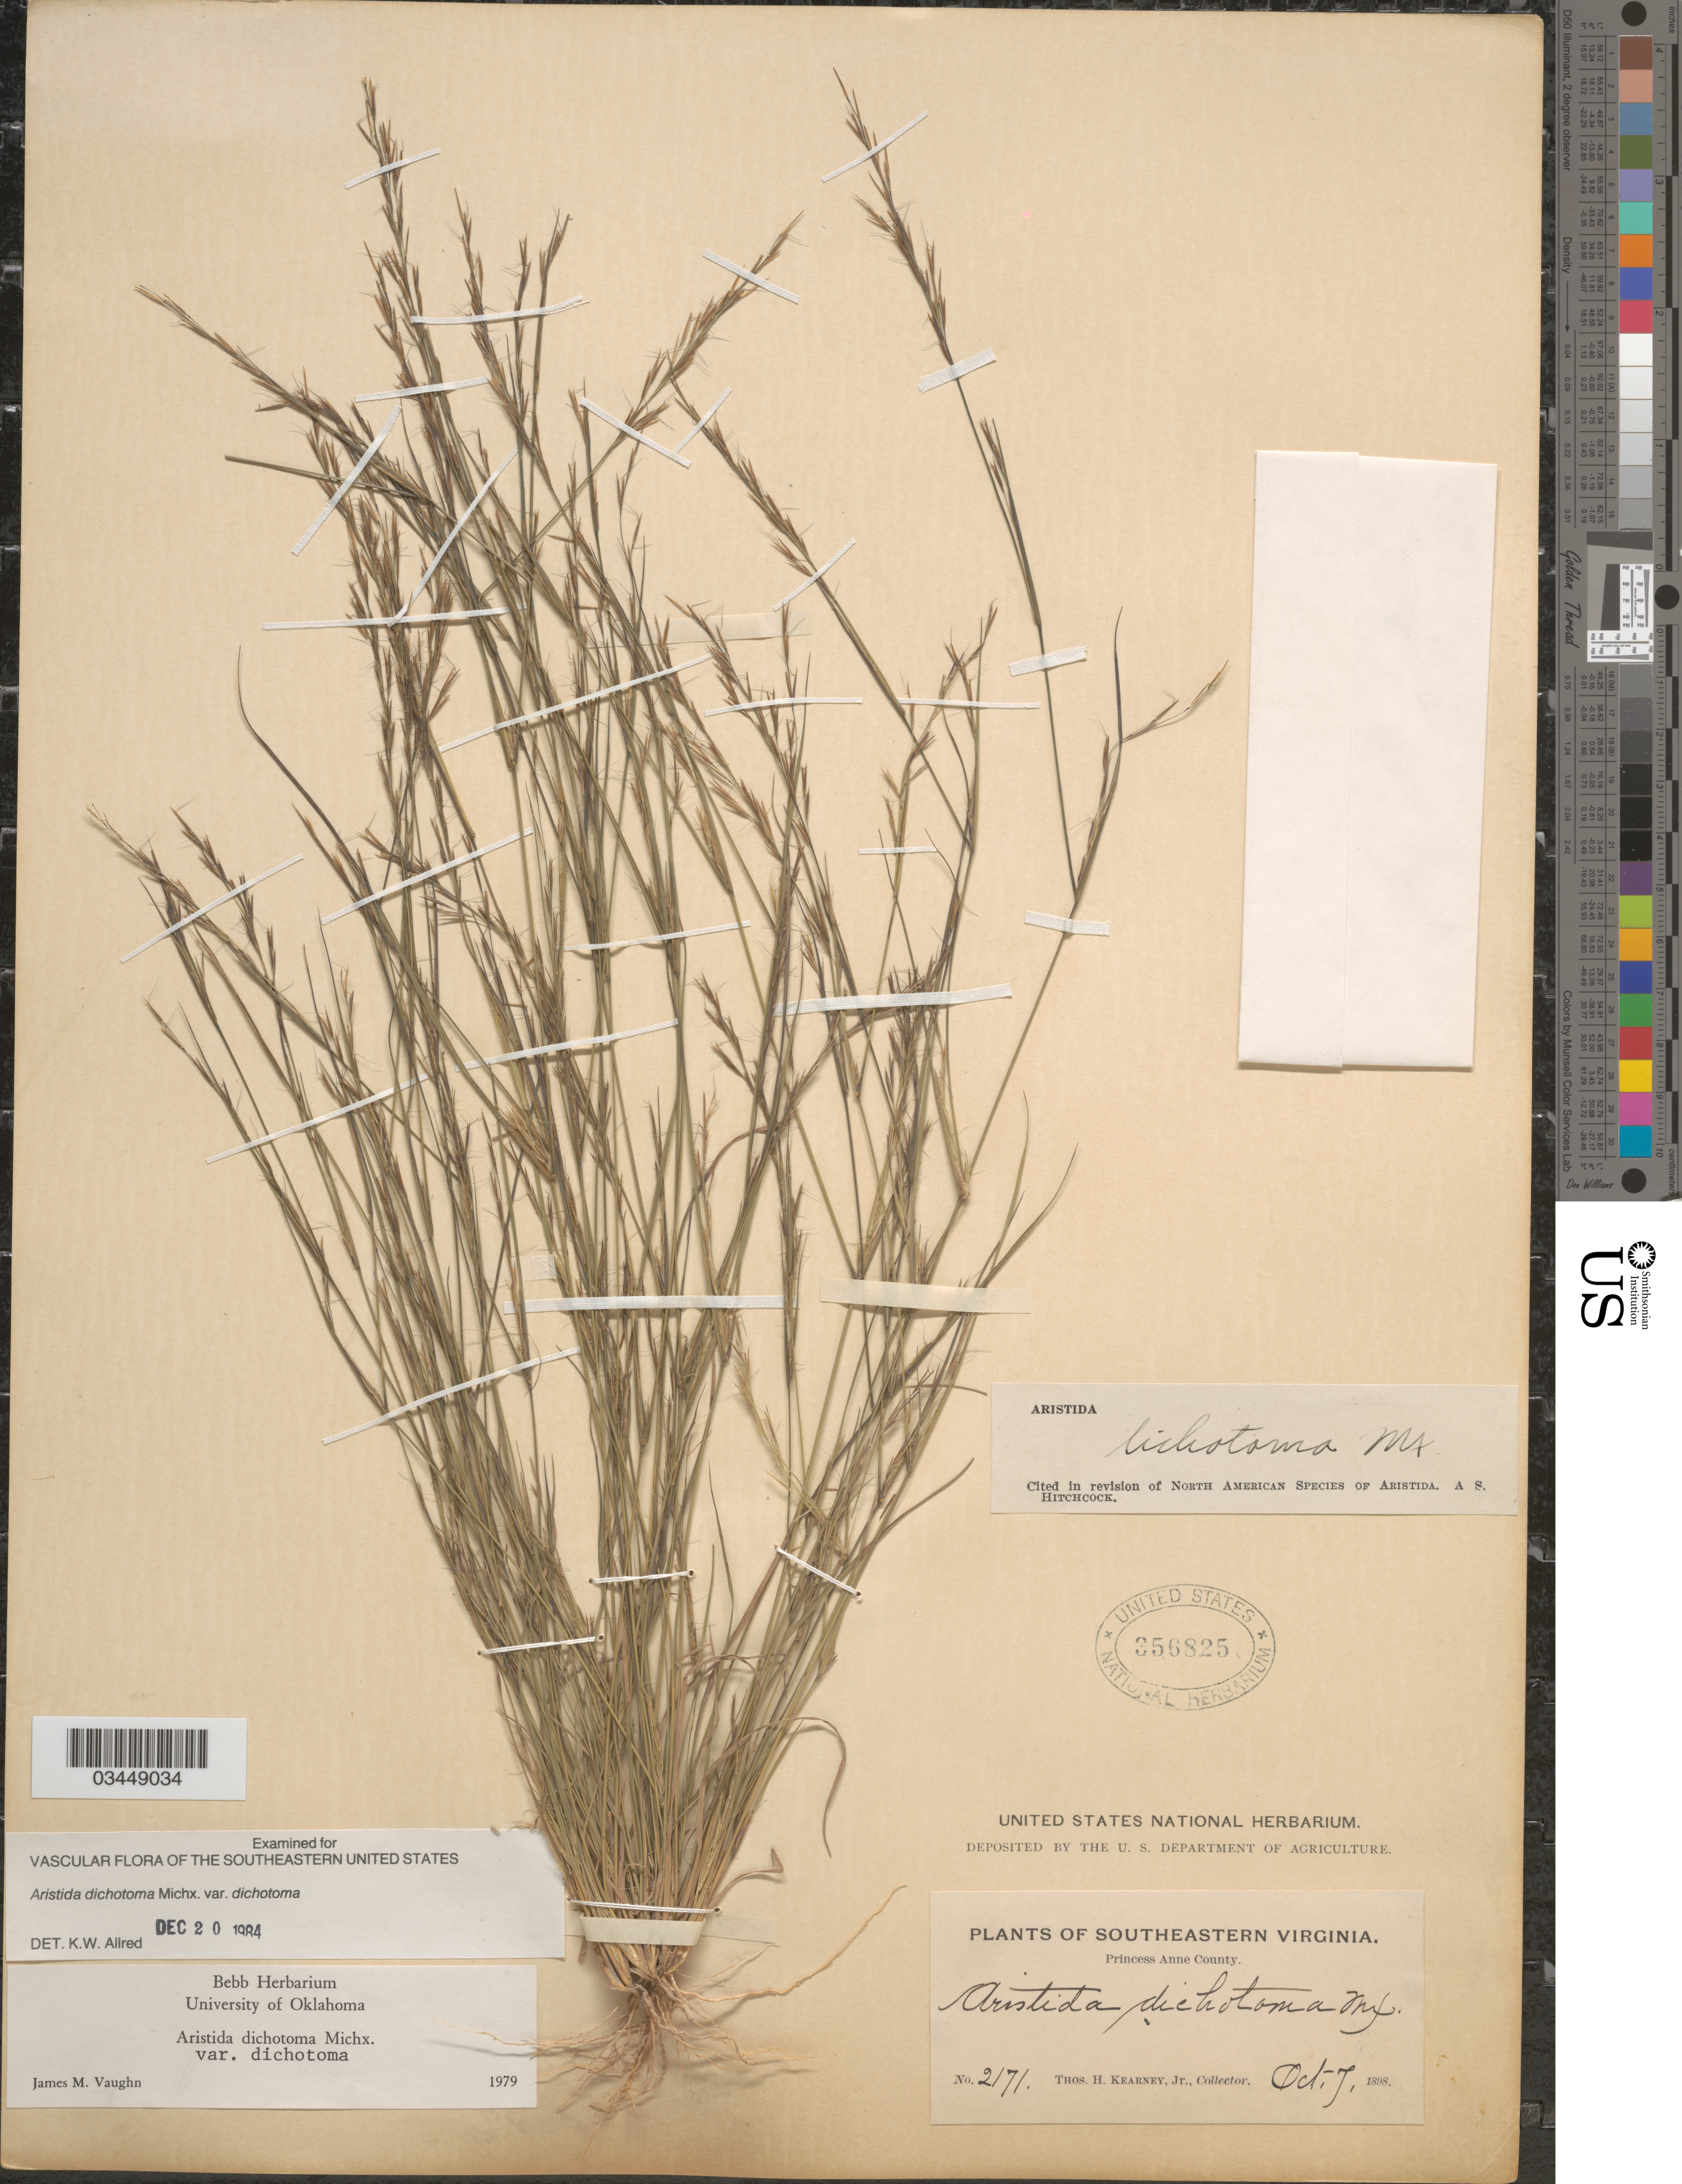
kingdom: Plantae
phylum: Tracheophyta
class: Liliopsida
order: Poales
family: Poaceae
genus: Aristida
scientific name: Aristida dichotoma var. dichotoma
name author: Michx.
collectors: T. H. Kearney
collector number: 2171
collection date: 1898-10-07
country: United States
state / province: Virginia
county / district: City of Virginia Beach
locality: Southeastern Virginia. Princess Anne County.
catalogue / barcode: US 356825